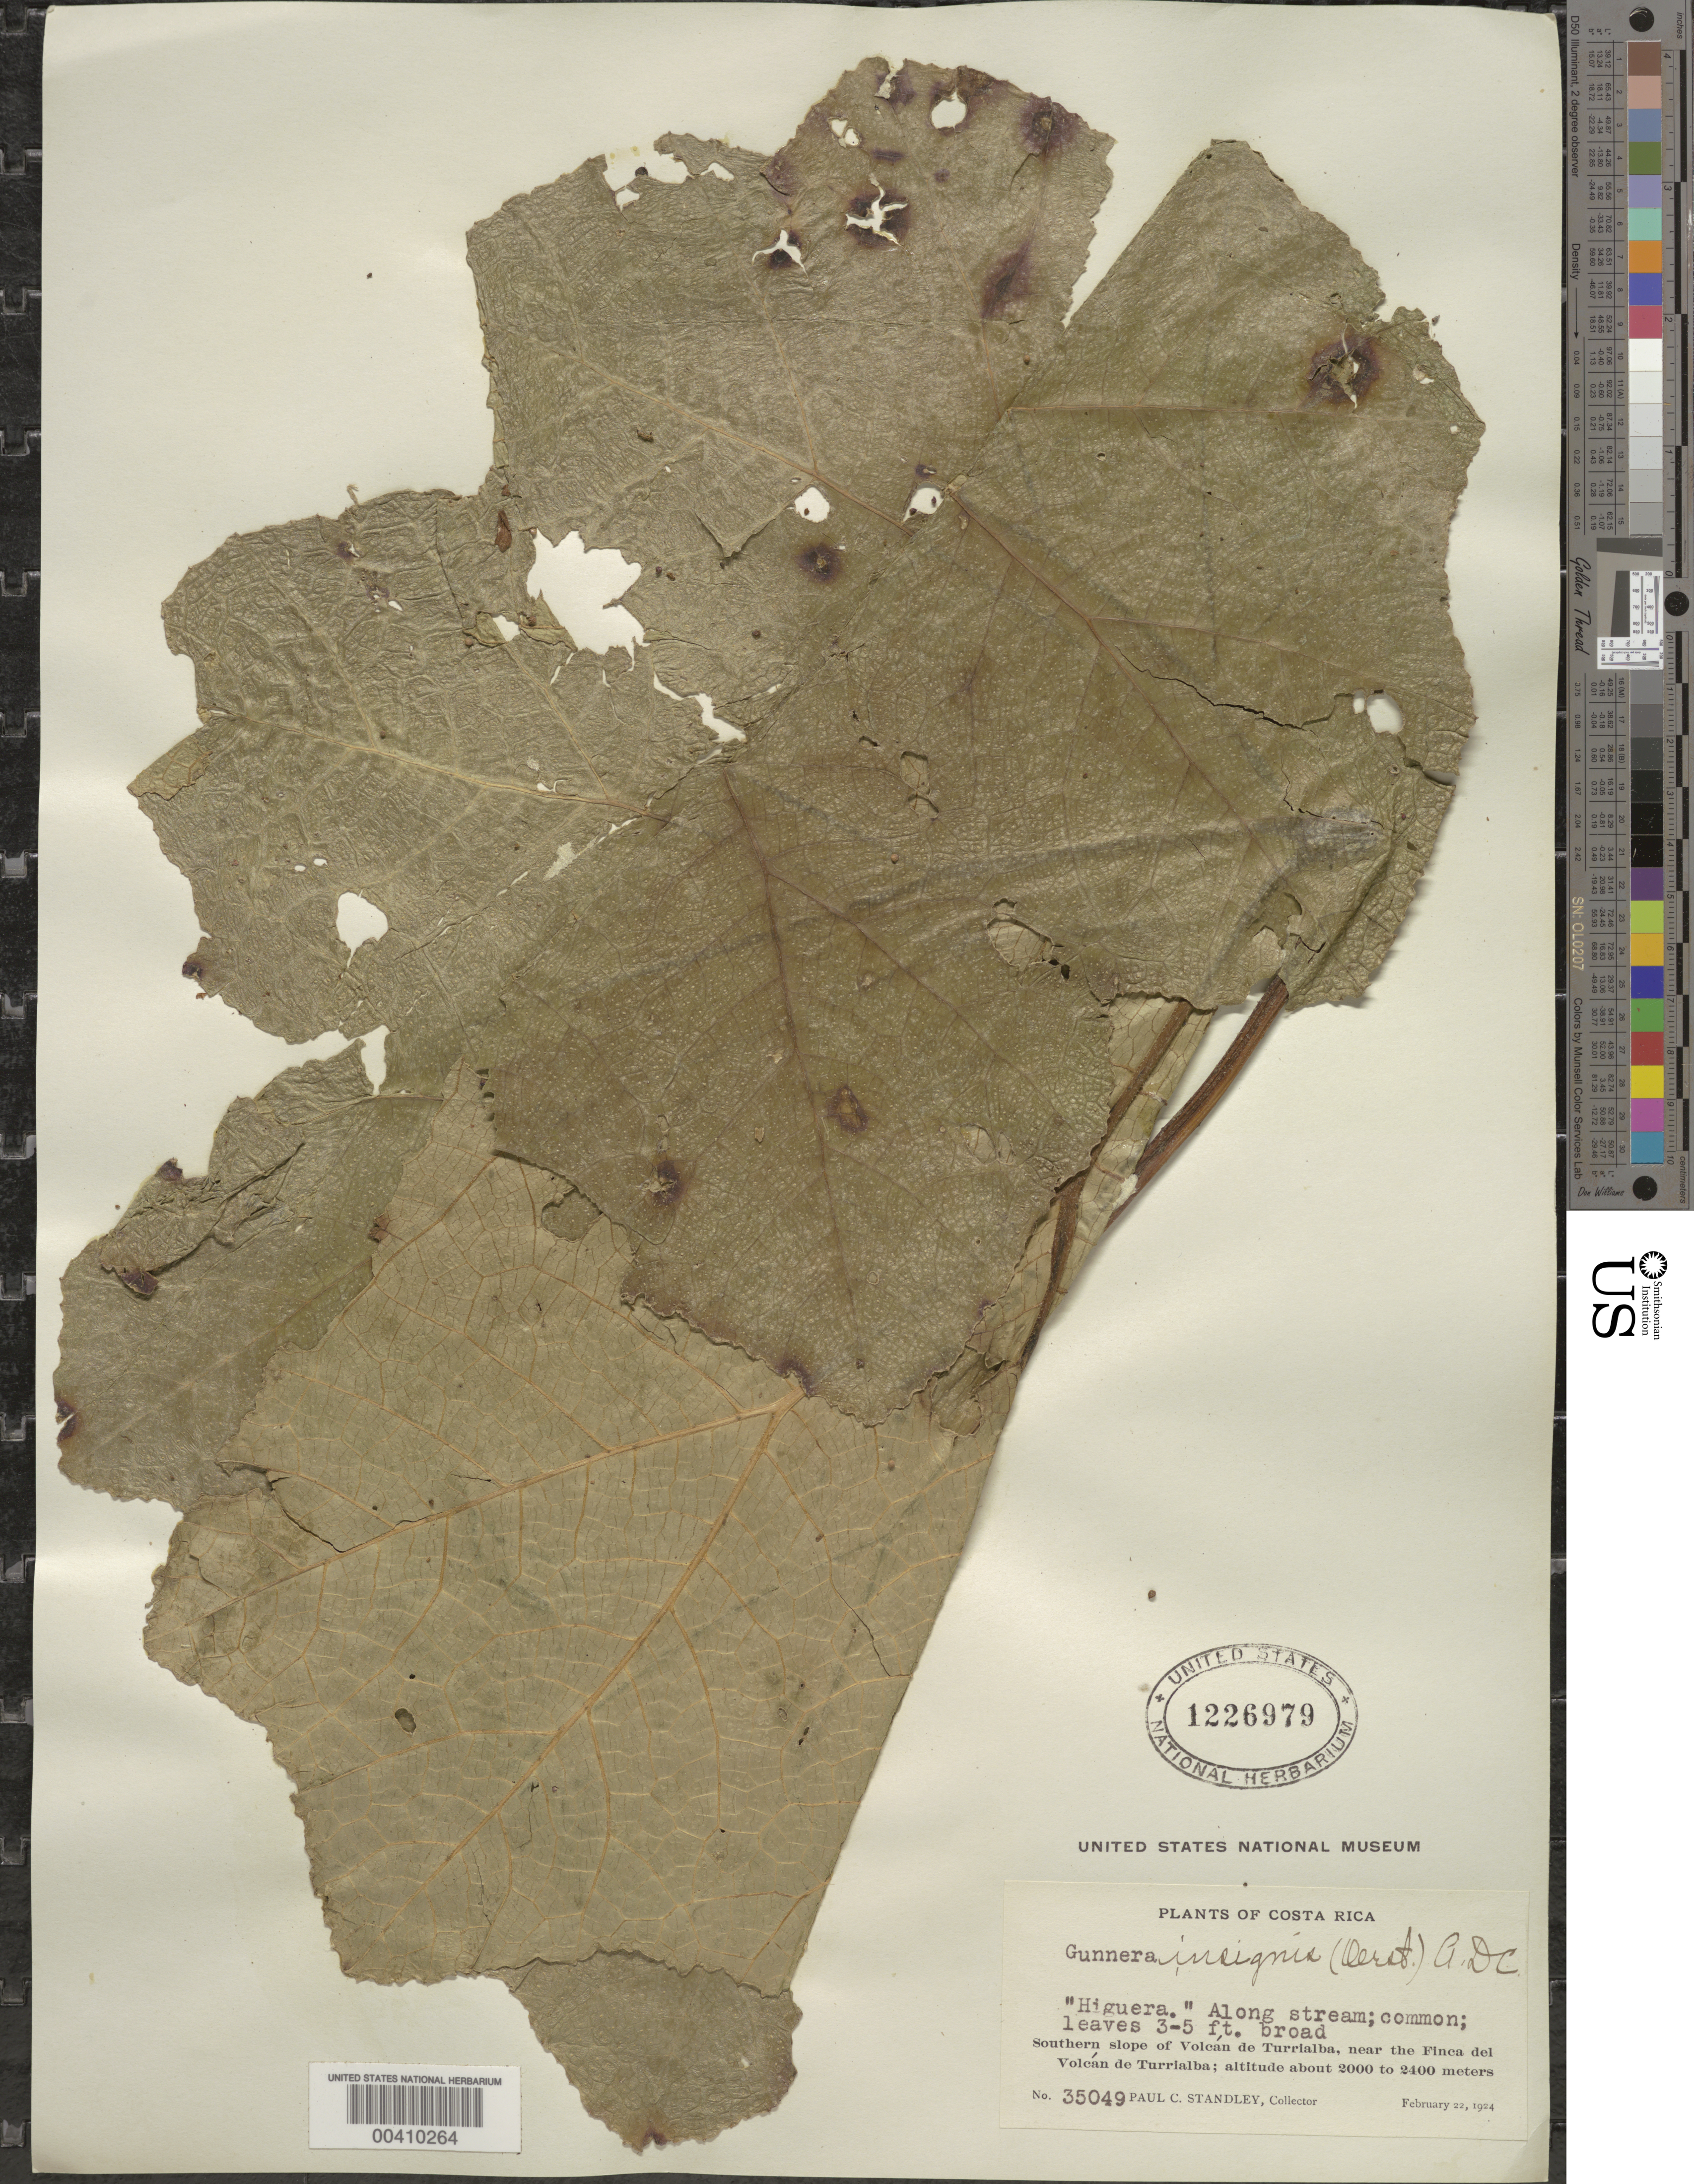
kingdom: Plantae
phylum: Tracheophyta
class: Magnoliopsida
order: Gunnerales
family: Gunneraceae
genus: Gunnera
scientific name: Gunnera insignis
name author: (Oerst.) A. DC.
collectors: P. C. Standley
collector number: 35049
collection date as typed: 22 Feb 1924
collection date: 1924-02-22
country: Costa Rica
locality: S slope of volcán de Turrialba, near the Finca del Volcán de Turrialba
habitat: along stream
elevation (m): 2000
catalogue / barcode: US 1226979